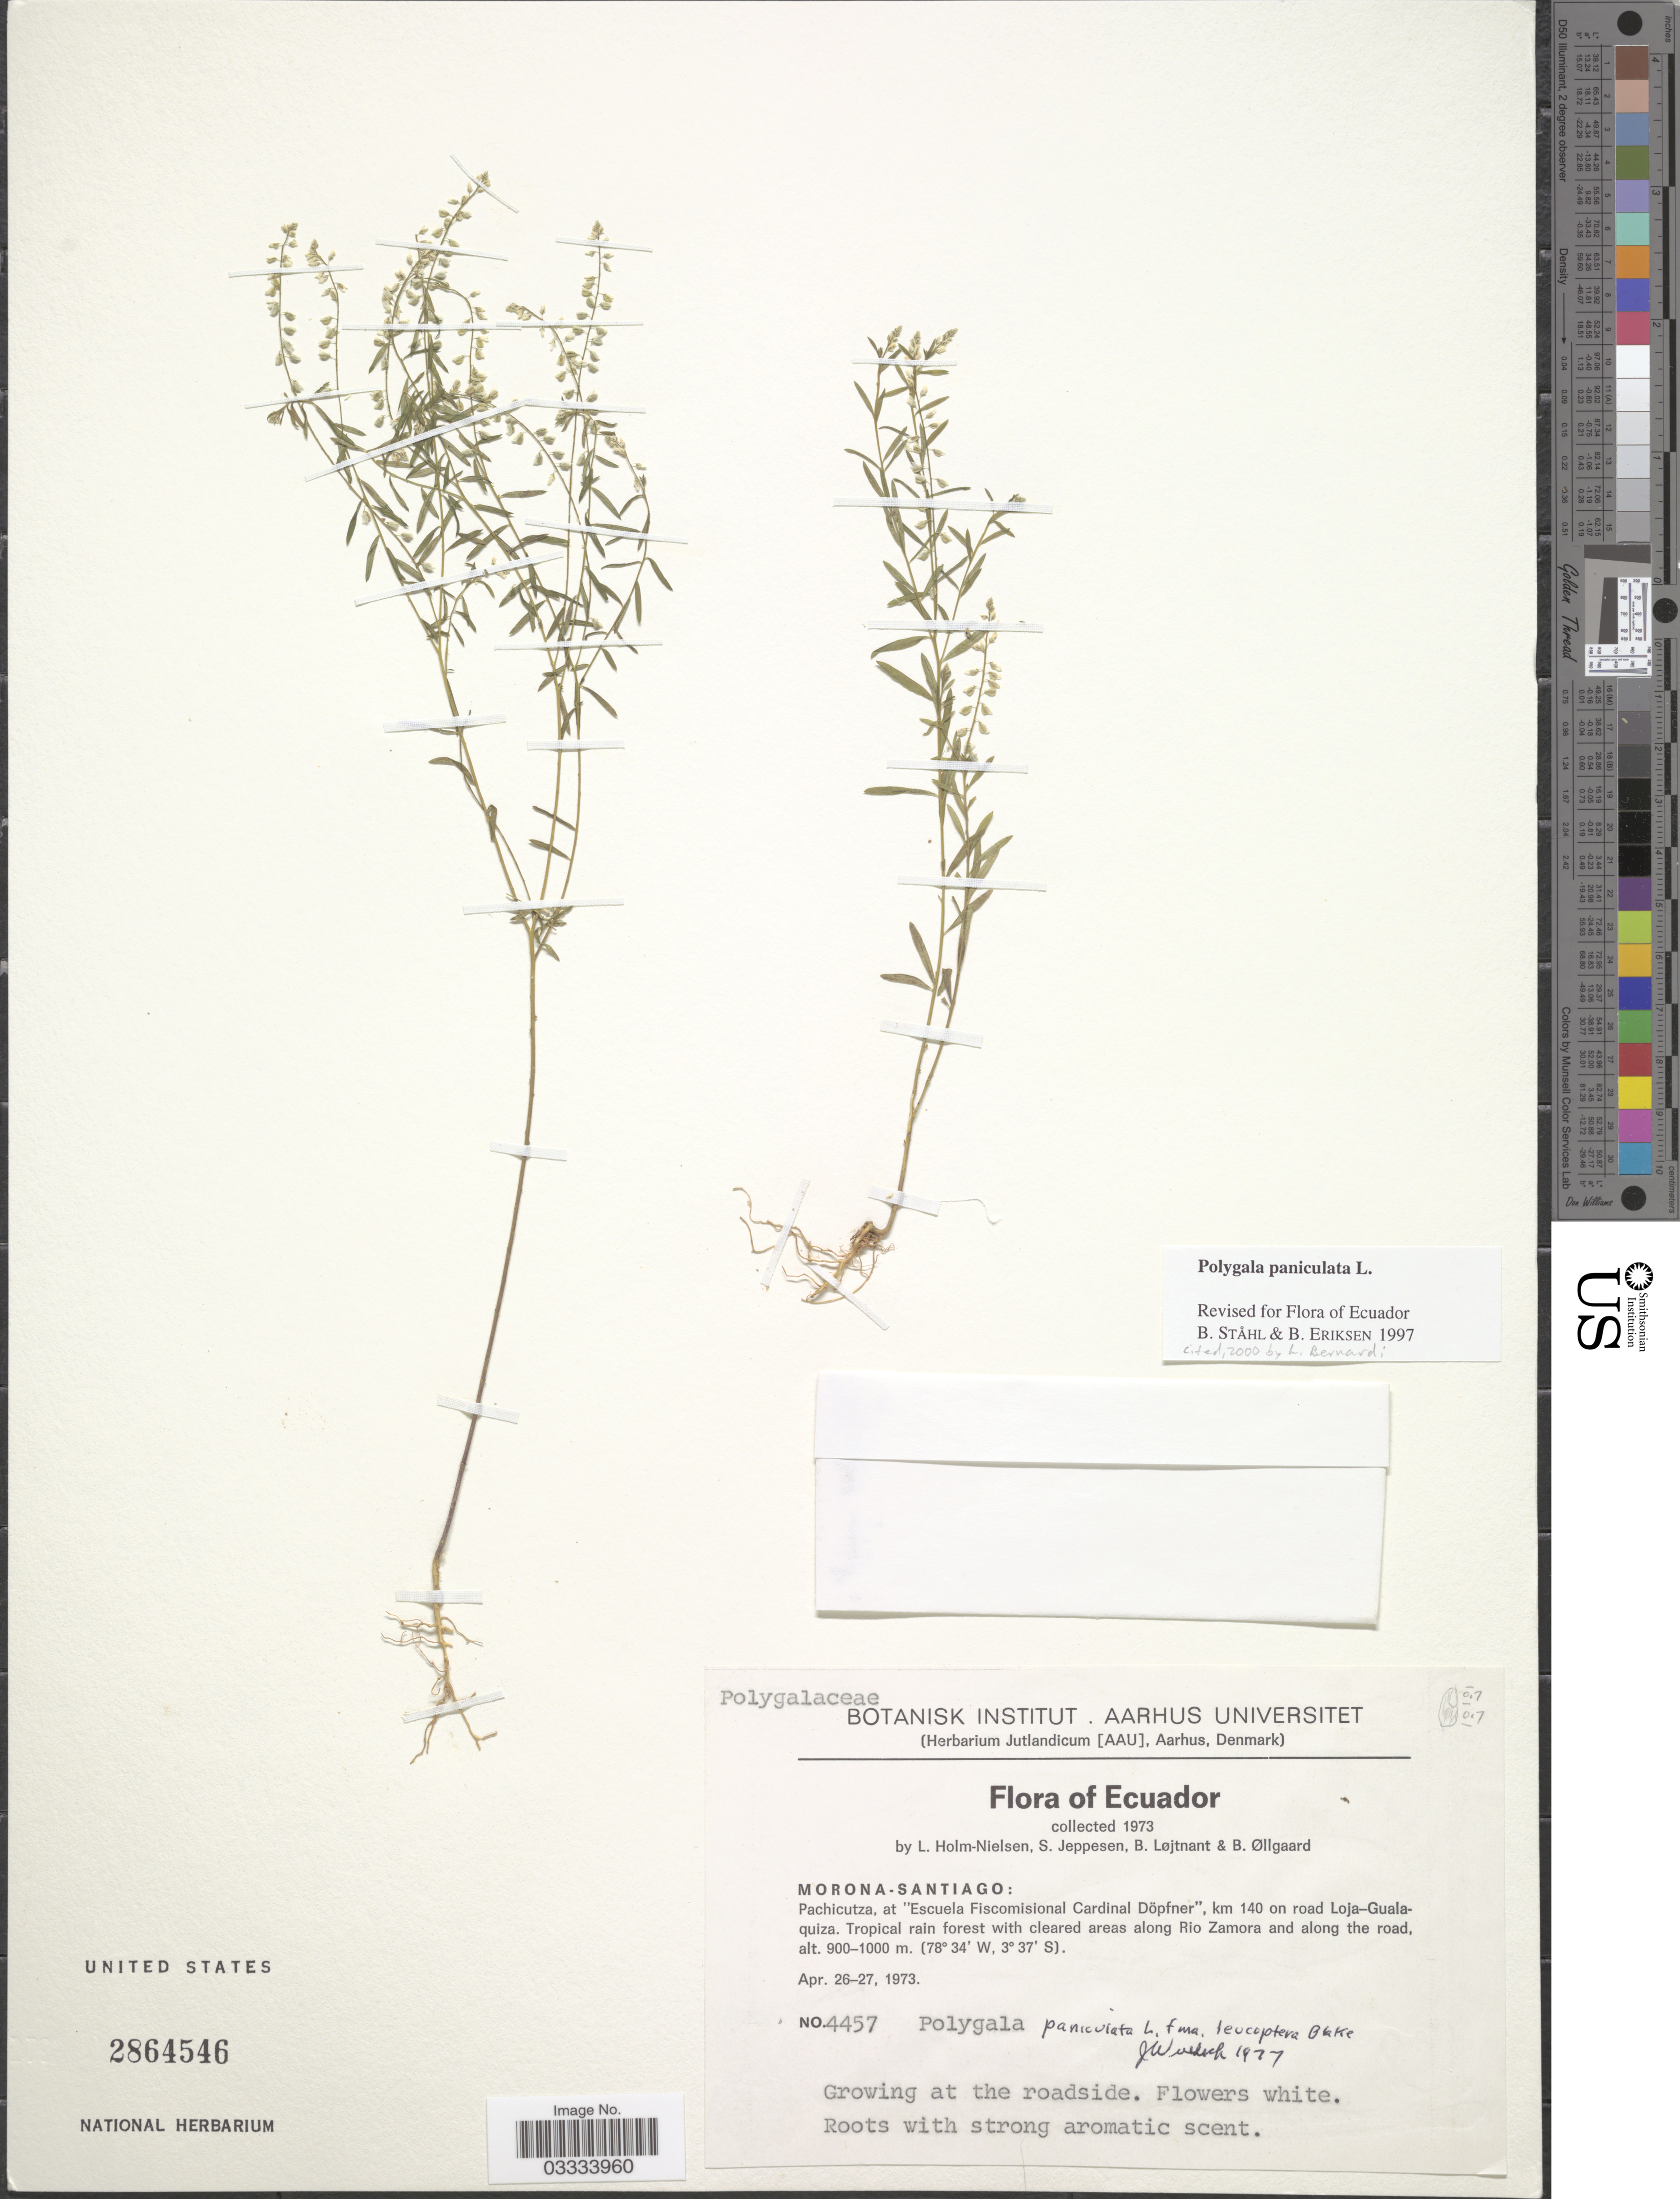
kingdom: Plantae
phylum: Tracheophyta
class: Magnoliopsida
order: Fabales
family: Polygalaceae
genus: Polygala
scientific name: Polygala paniculata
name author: L.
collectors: L. Holm-Nielsen, S. Jeppesen, B. Löjtnant & B. Øllgaard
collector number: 4457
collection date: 1973-04-26/1973-04-27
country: Ecuador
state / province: Morona-Santiago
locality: Pachicutza, at "Escuela Fiscomisional Cardinal Döpfner", km 140 on road Loja-Gualaquiza. Tropical rain forest with cleared areas along Rio Zamora and along the road.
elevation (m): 900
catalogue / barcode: US 2864546